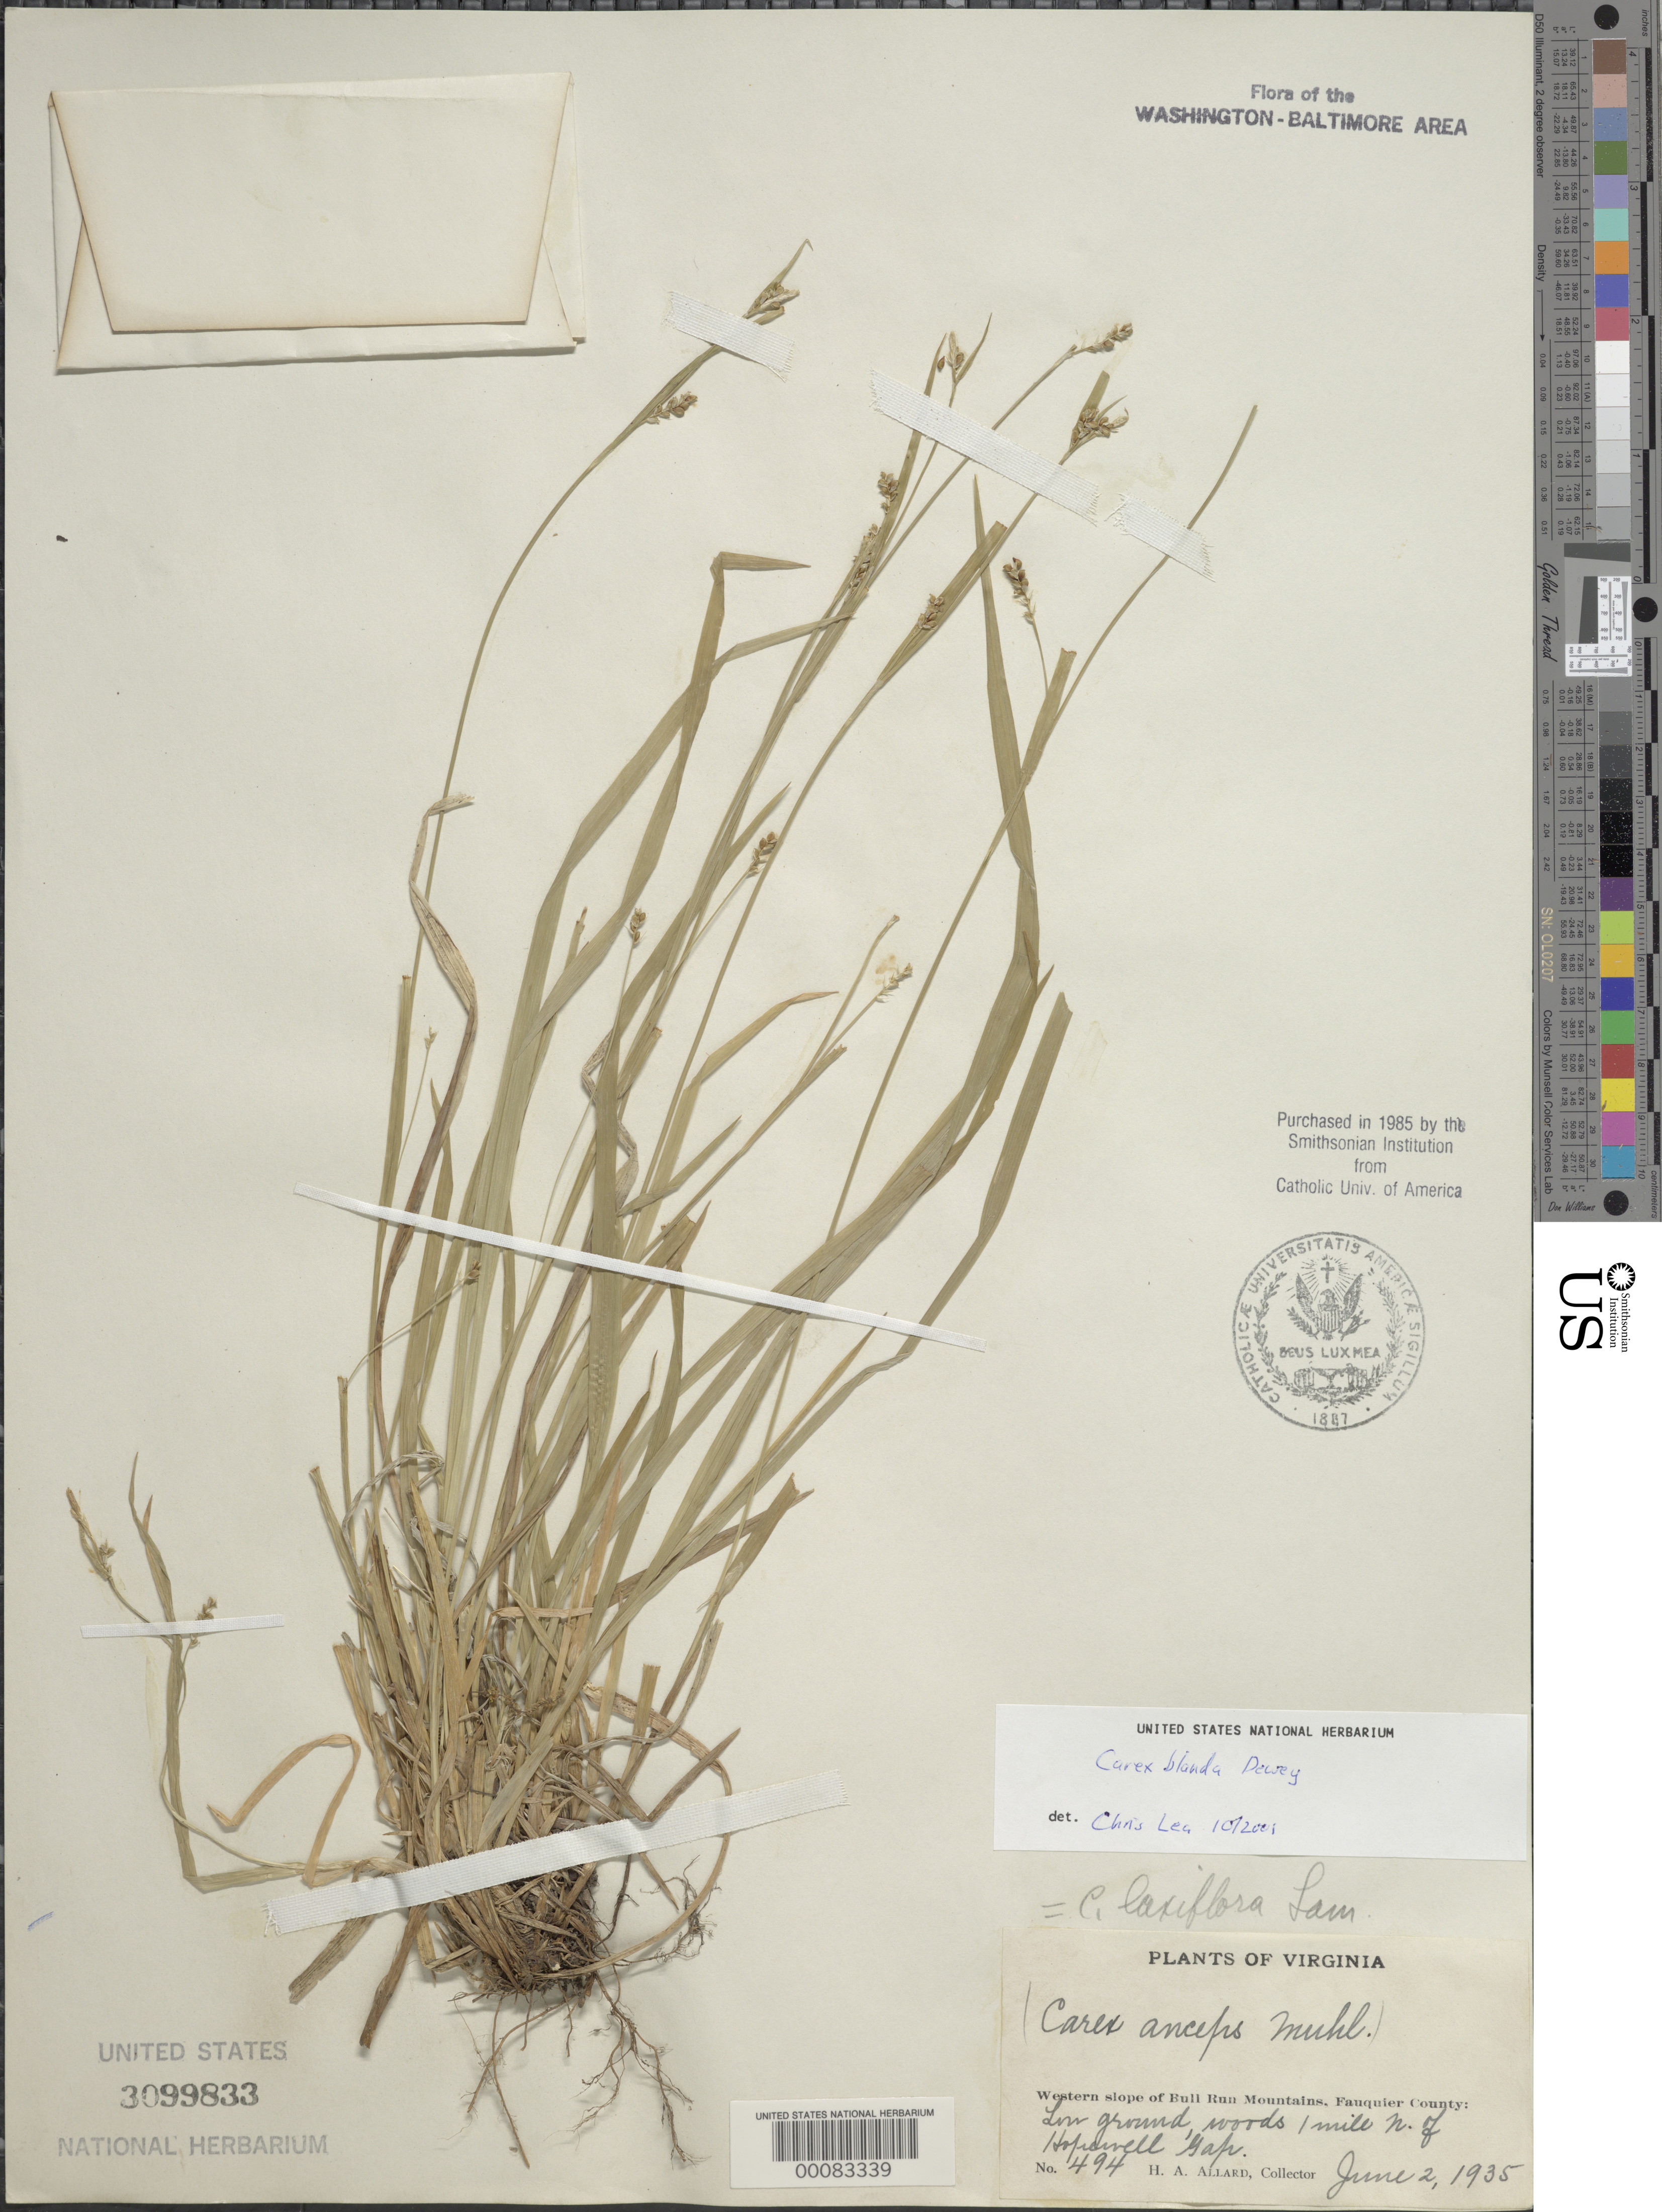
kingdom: Plantae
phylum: Tracheophyta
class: Liliopsida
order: Poales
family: Cyperaceae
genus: Carex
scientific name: Carex blanda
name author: Dewey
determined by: Lea, C.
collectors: H. A. Allard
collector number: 494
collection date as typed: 02 Jun 1935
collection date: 1935-06-02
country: United States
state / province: Virginia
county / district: Fauquier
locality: North of Hopewell Gap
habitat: Low ground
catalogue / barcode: US 3099833